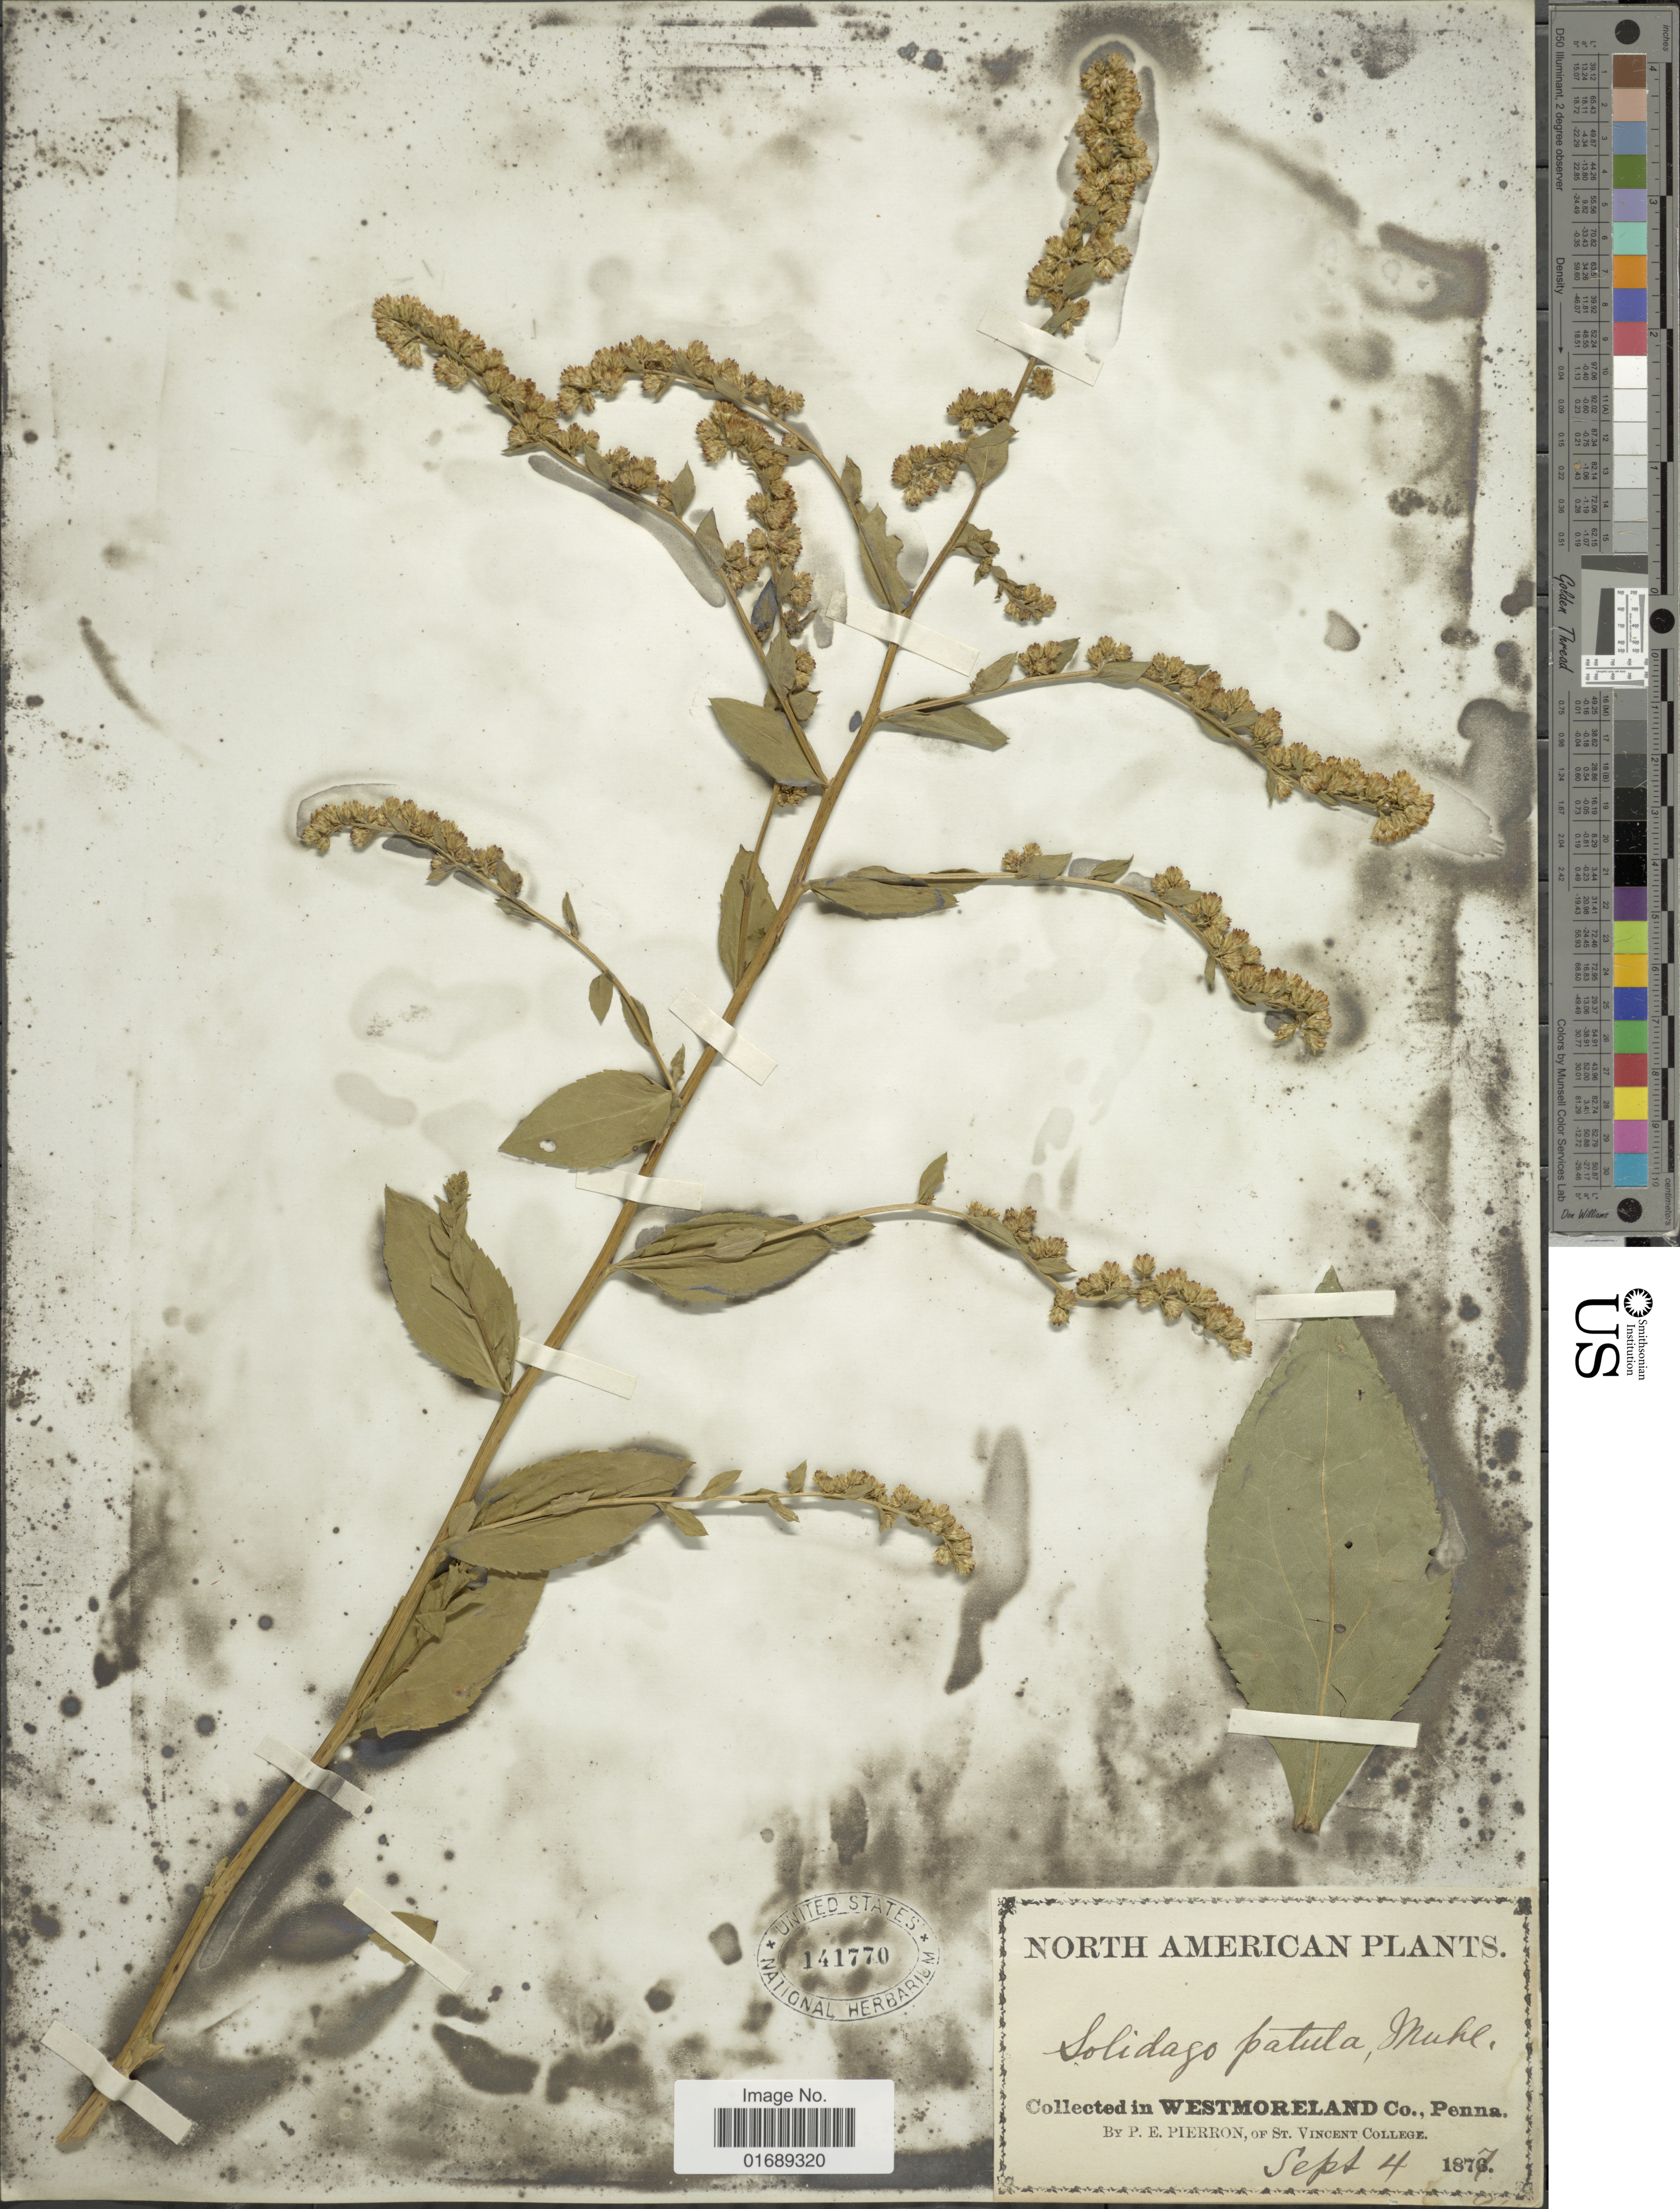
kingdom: Plantae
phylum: Tracheophyta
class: Magnoliopsida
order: Asterales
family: Asteraceae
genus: Solidago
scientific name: Solidago patula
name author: Muhl. ex Willd.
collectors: P. Pierron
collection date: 1877-09-04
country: United States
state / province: Pennsylvania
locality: North American Plants, in Westmoreland Co., St. Vincent College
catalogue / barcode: US 141770